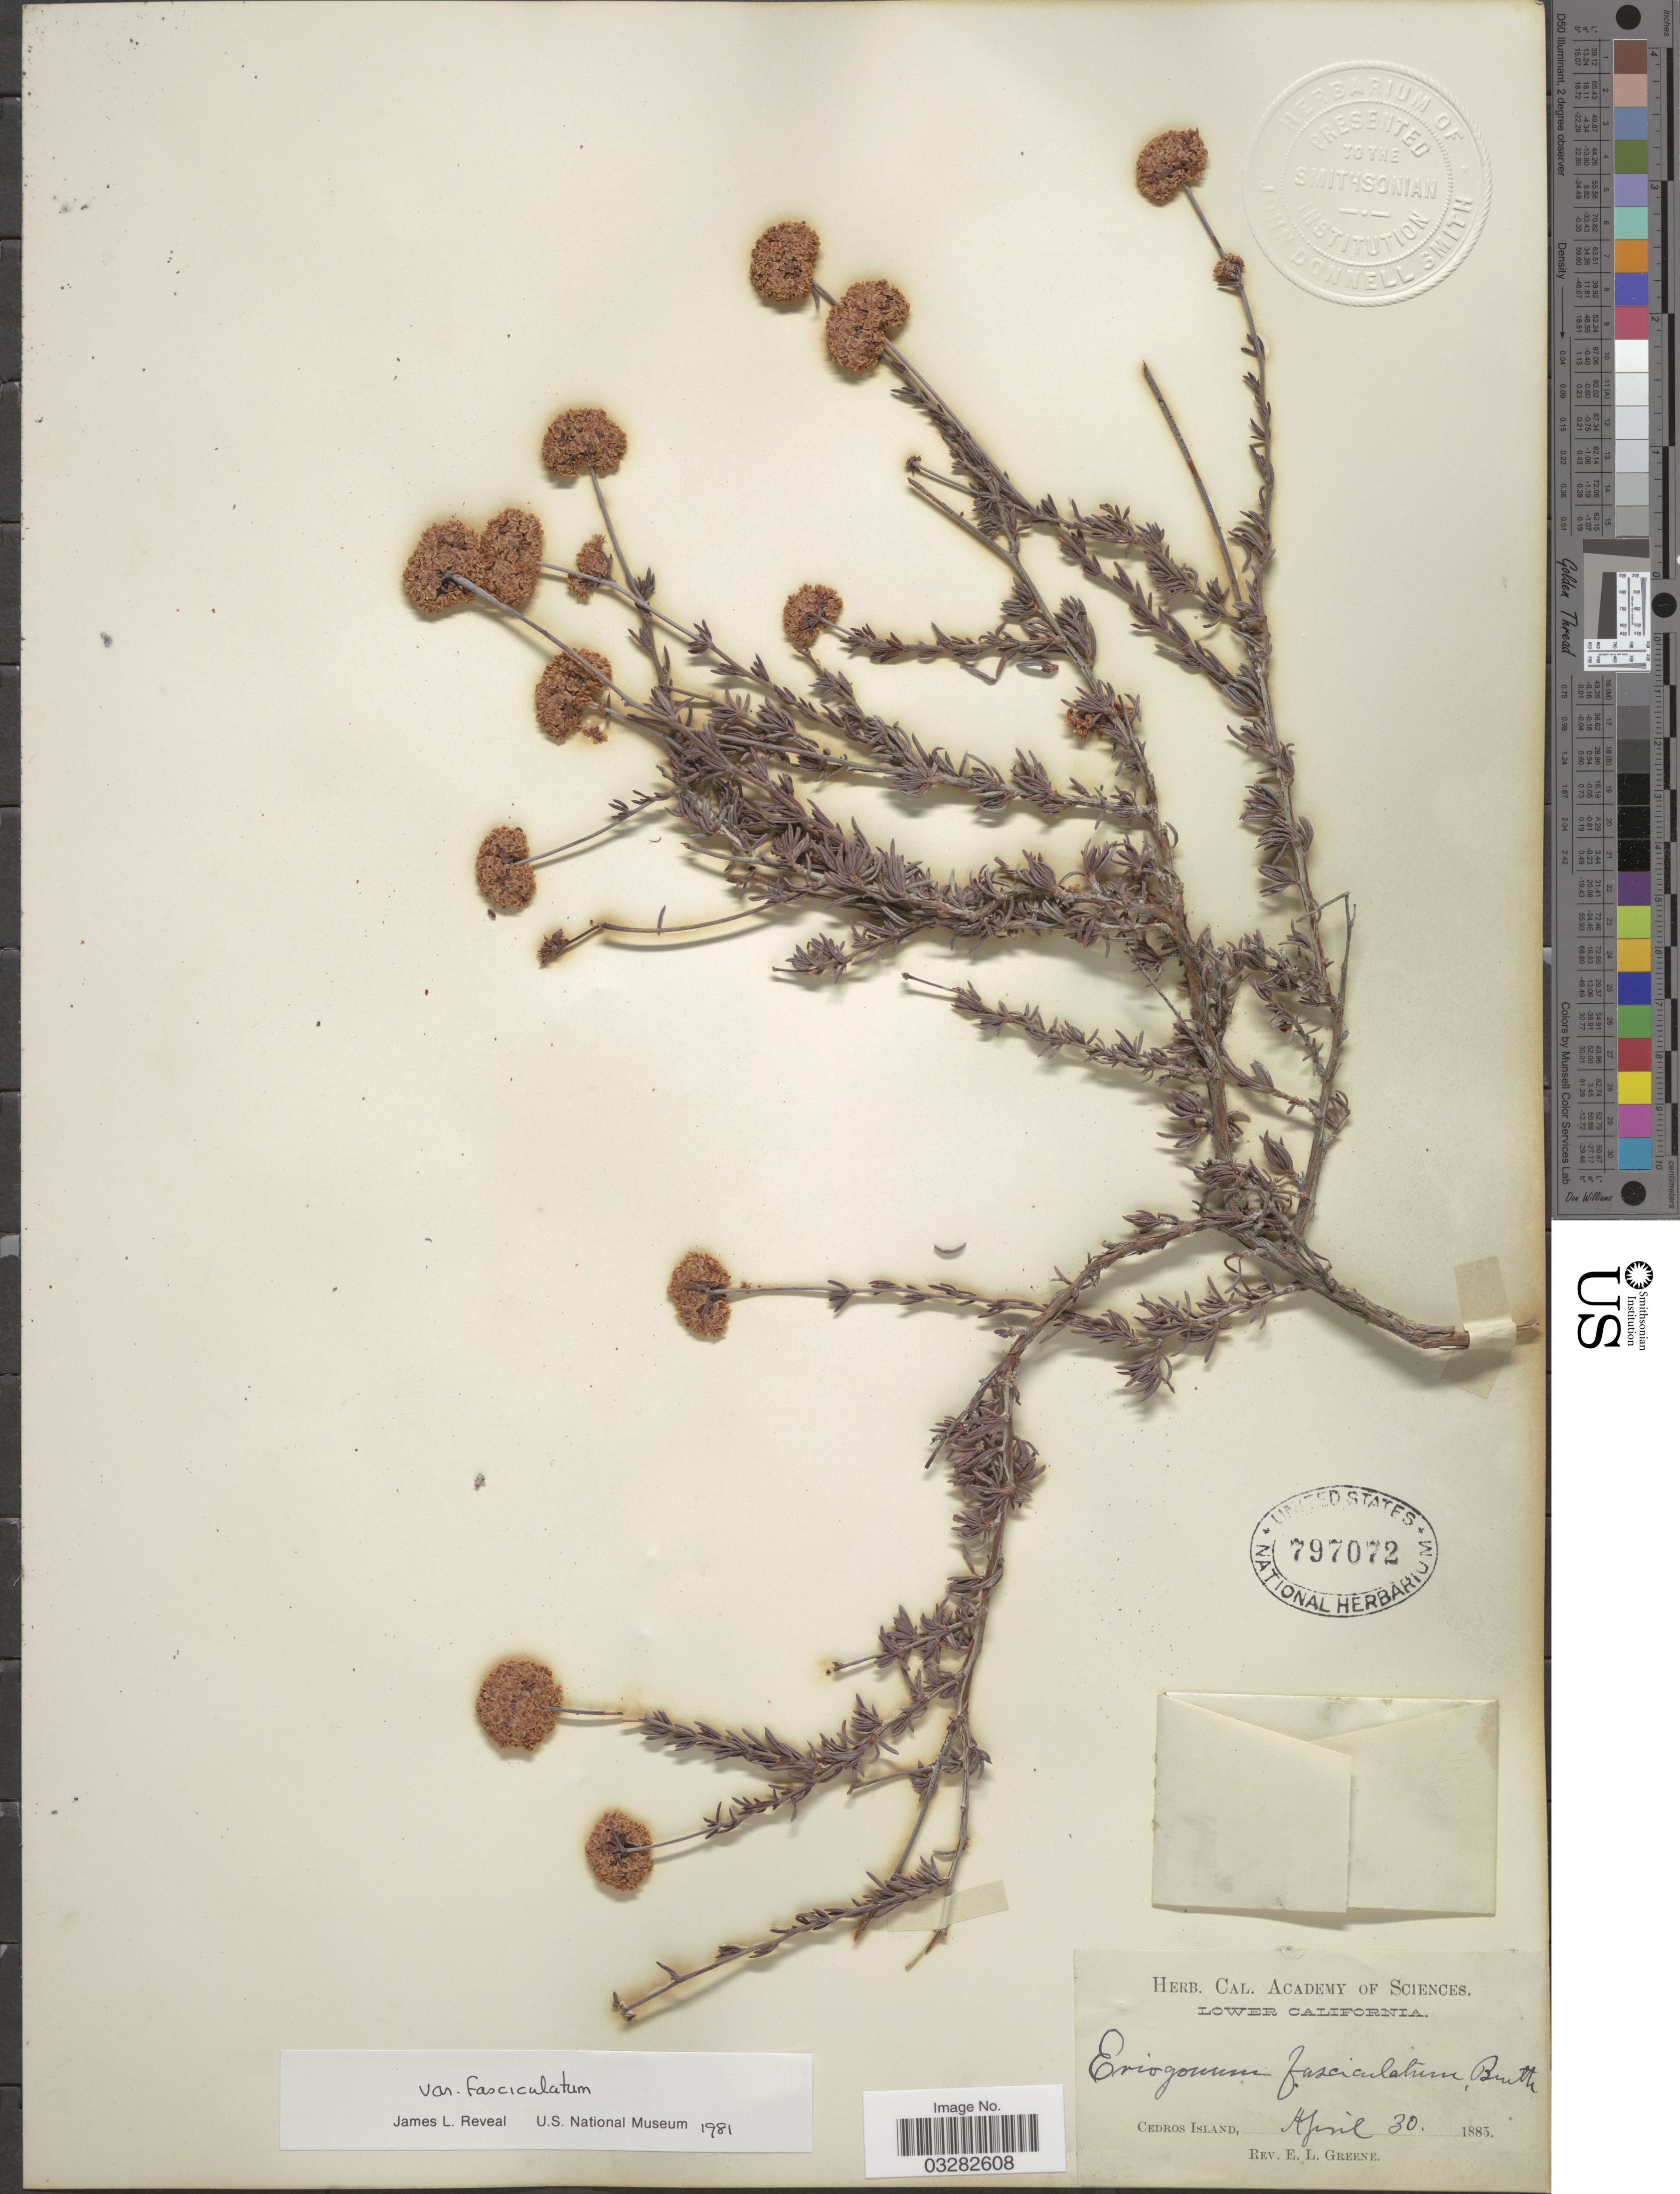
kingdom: Plantae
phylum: Tracheophyta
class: Magnoliopsida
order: Caryophyllales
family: Polygonaceae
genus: Eriogonum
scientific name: Eriogonum fasciculatum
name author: Benth.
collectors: E. L. Greene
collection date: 1885-04-30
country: Mexico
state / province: Baja California Norte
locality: Lower California. Cedros Island.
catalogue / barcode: US 797072